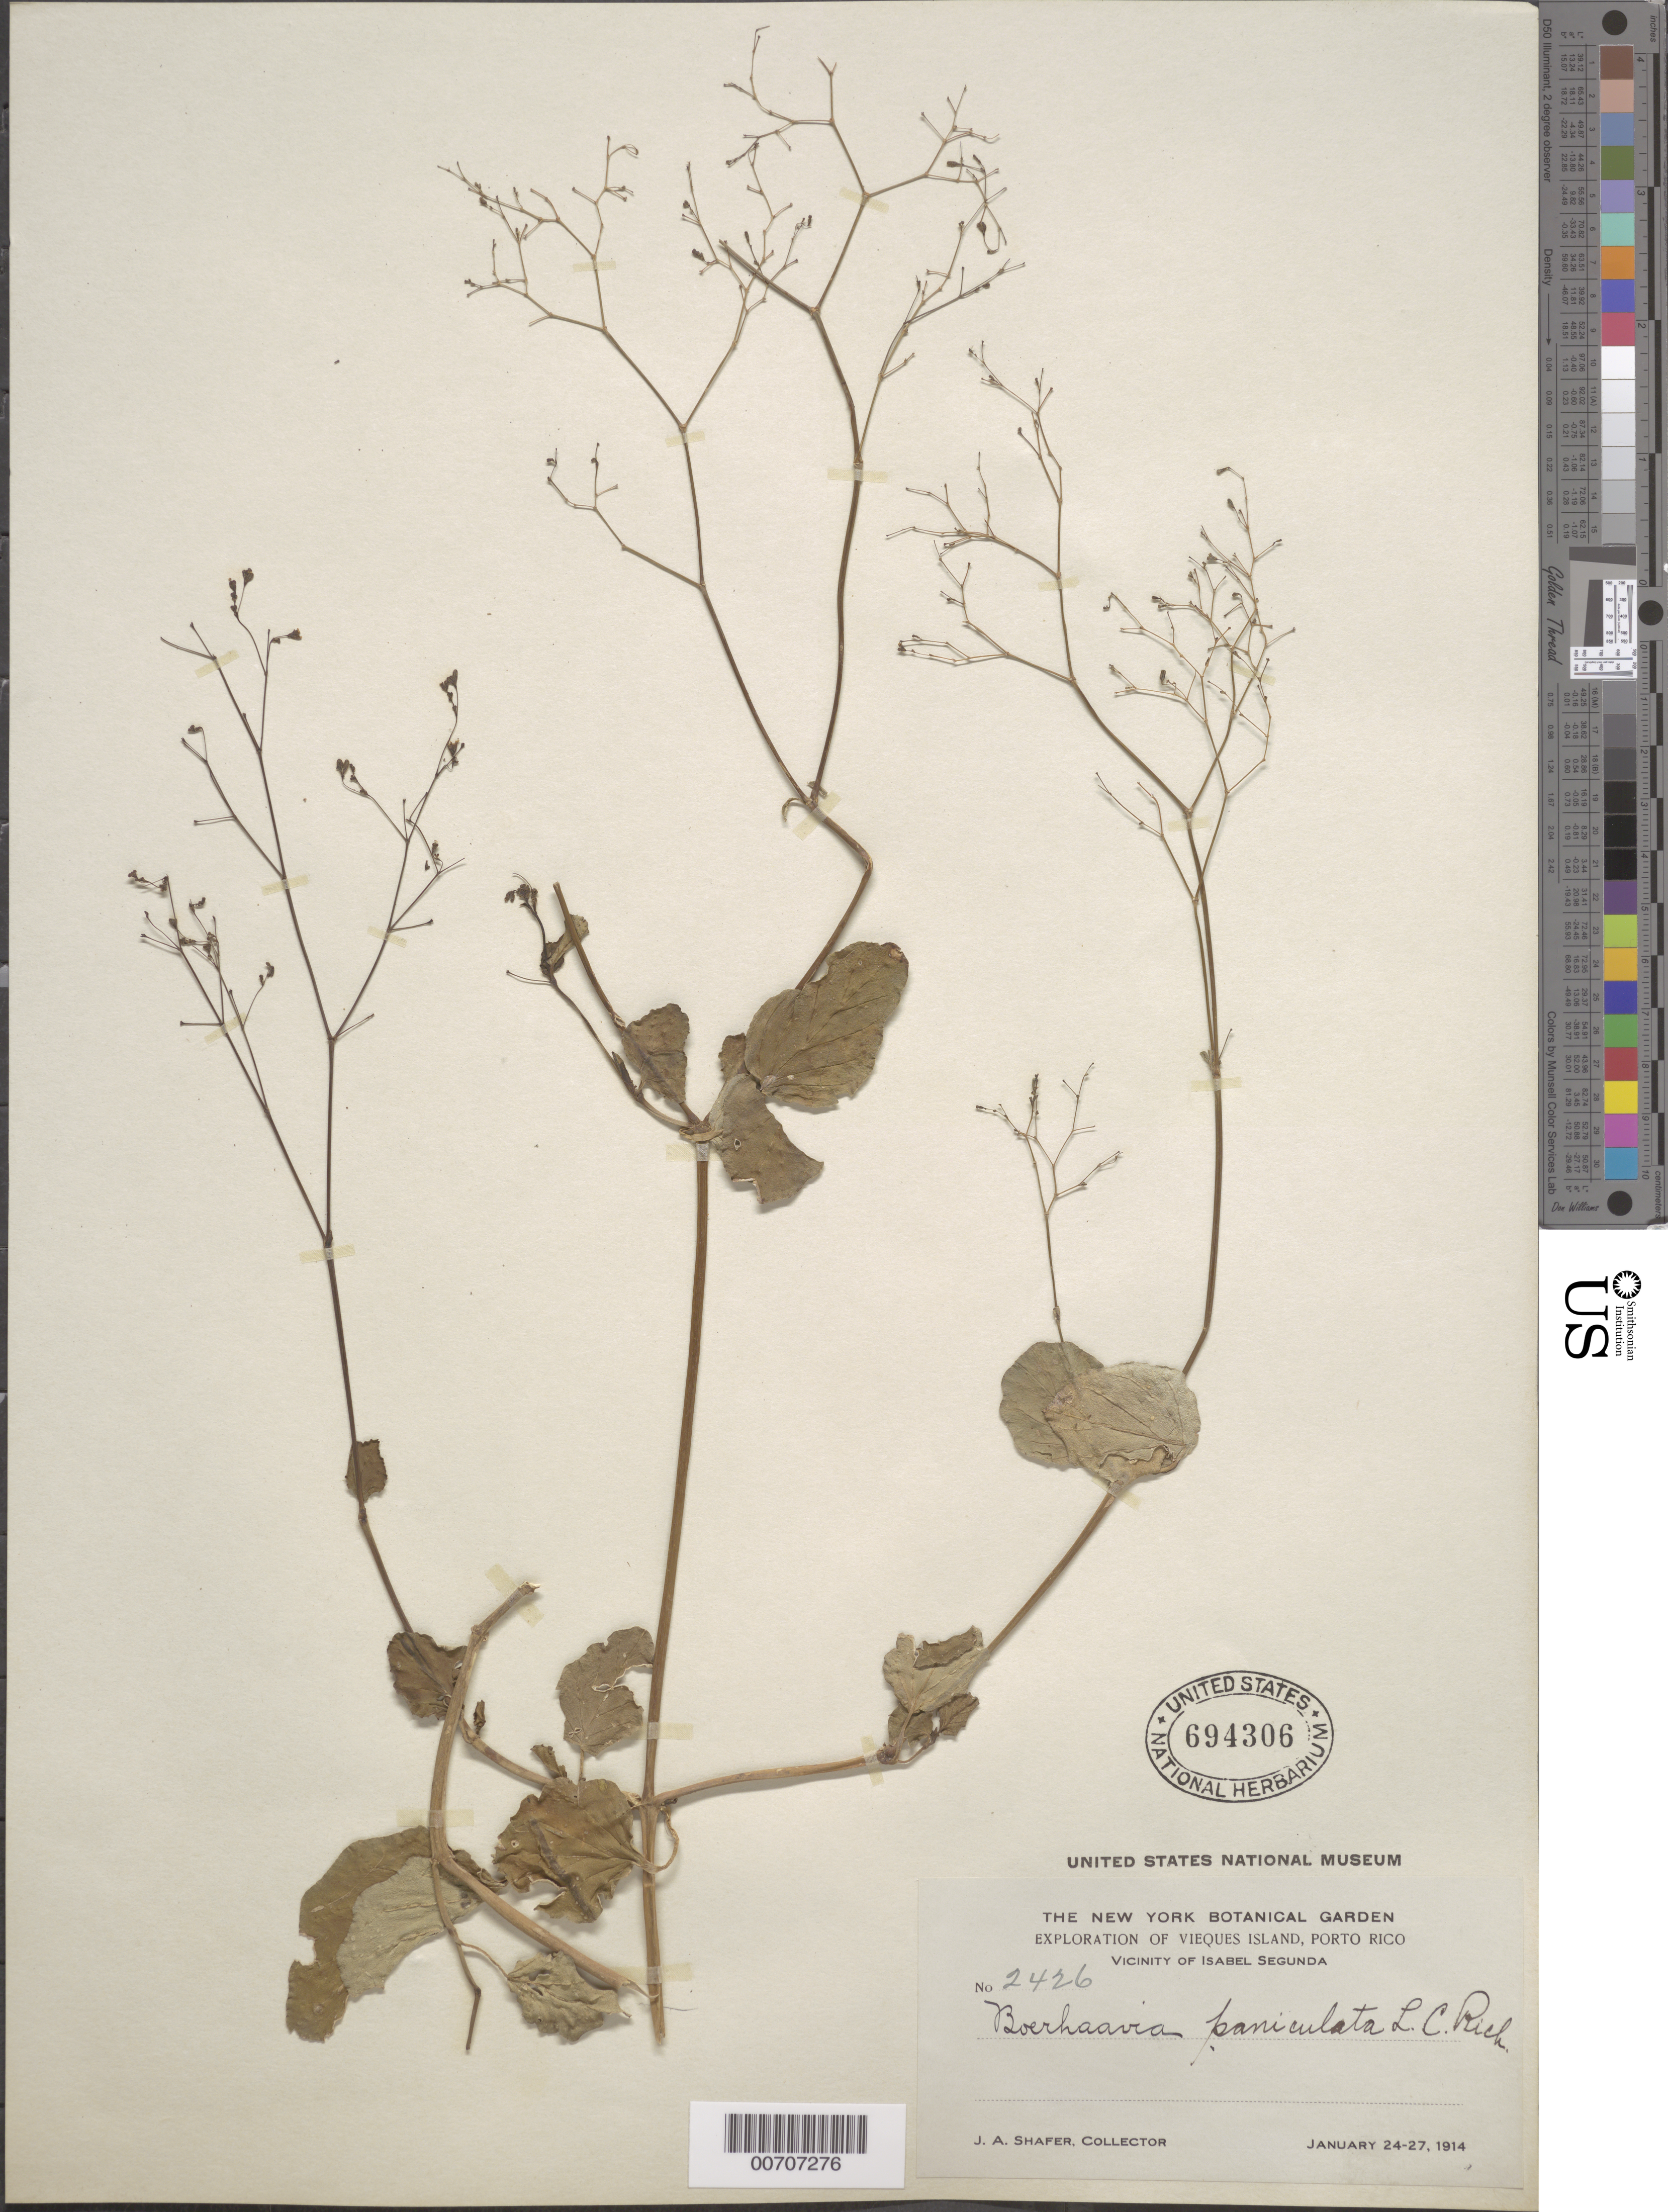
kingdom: Plantae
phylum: Tracheophyta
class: Magnoliopsida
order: Caryophyllales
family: Nyctaginaceae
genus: Boerhavia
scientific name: Boerhavia paniculata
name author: Rich.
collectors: J. A. Shafer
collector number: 2426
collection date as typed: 24 Jan 1914 to 27 Jan 1914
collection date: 1914-01-24/1914-01-27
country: Puerto Rico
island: Vieques Island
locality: Isabel Segunda, vic of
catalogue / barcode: US 694306